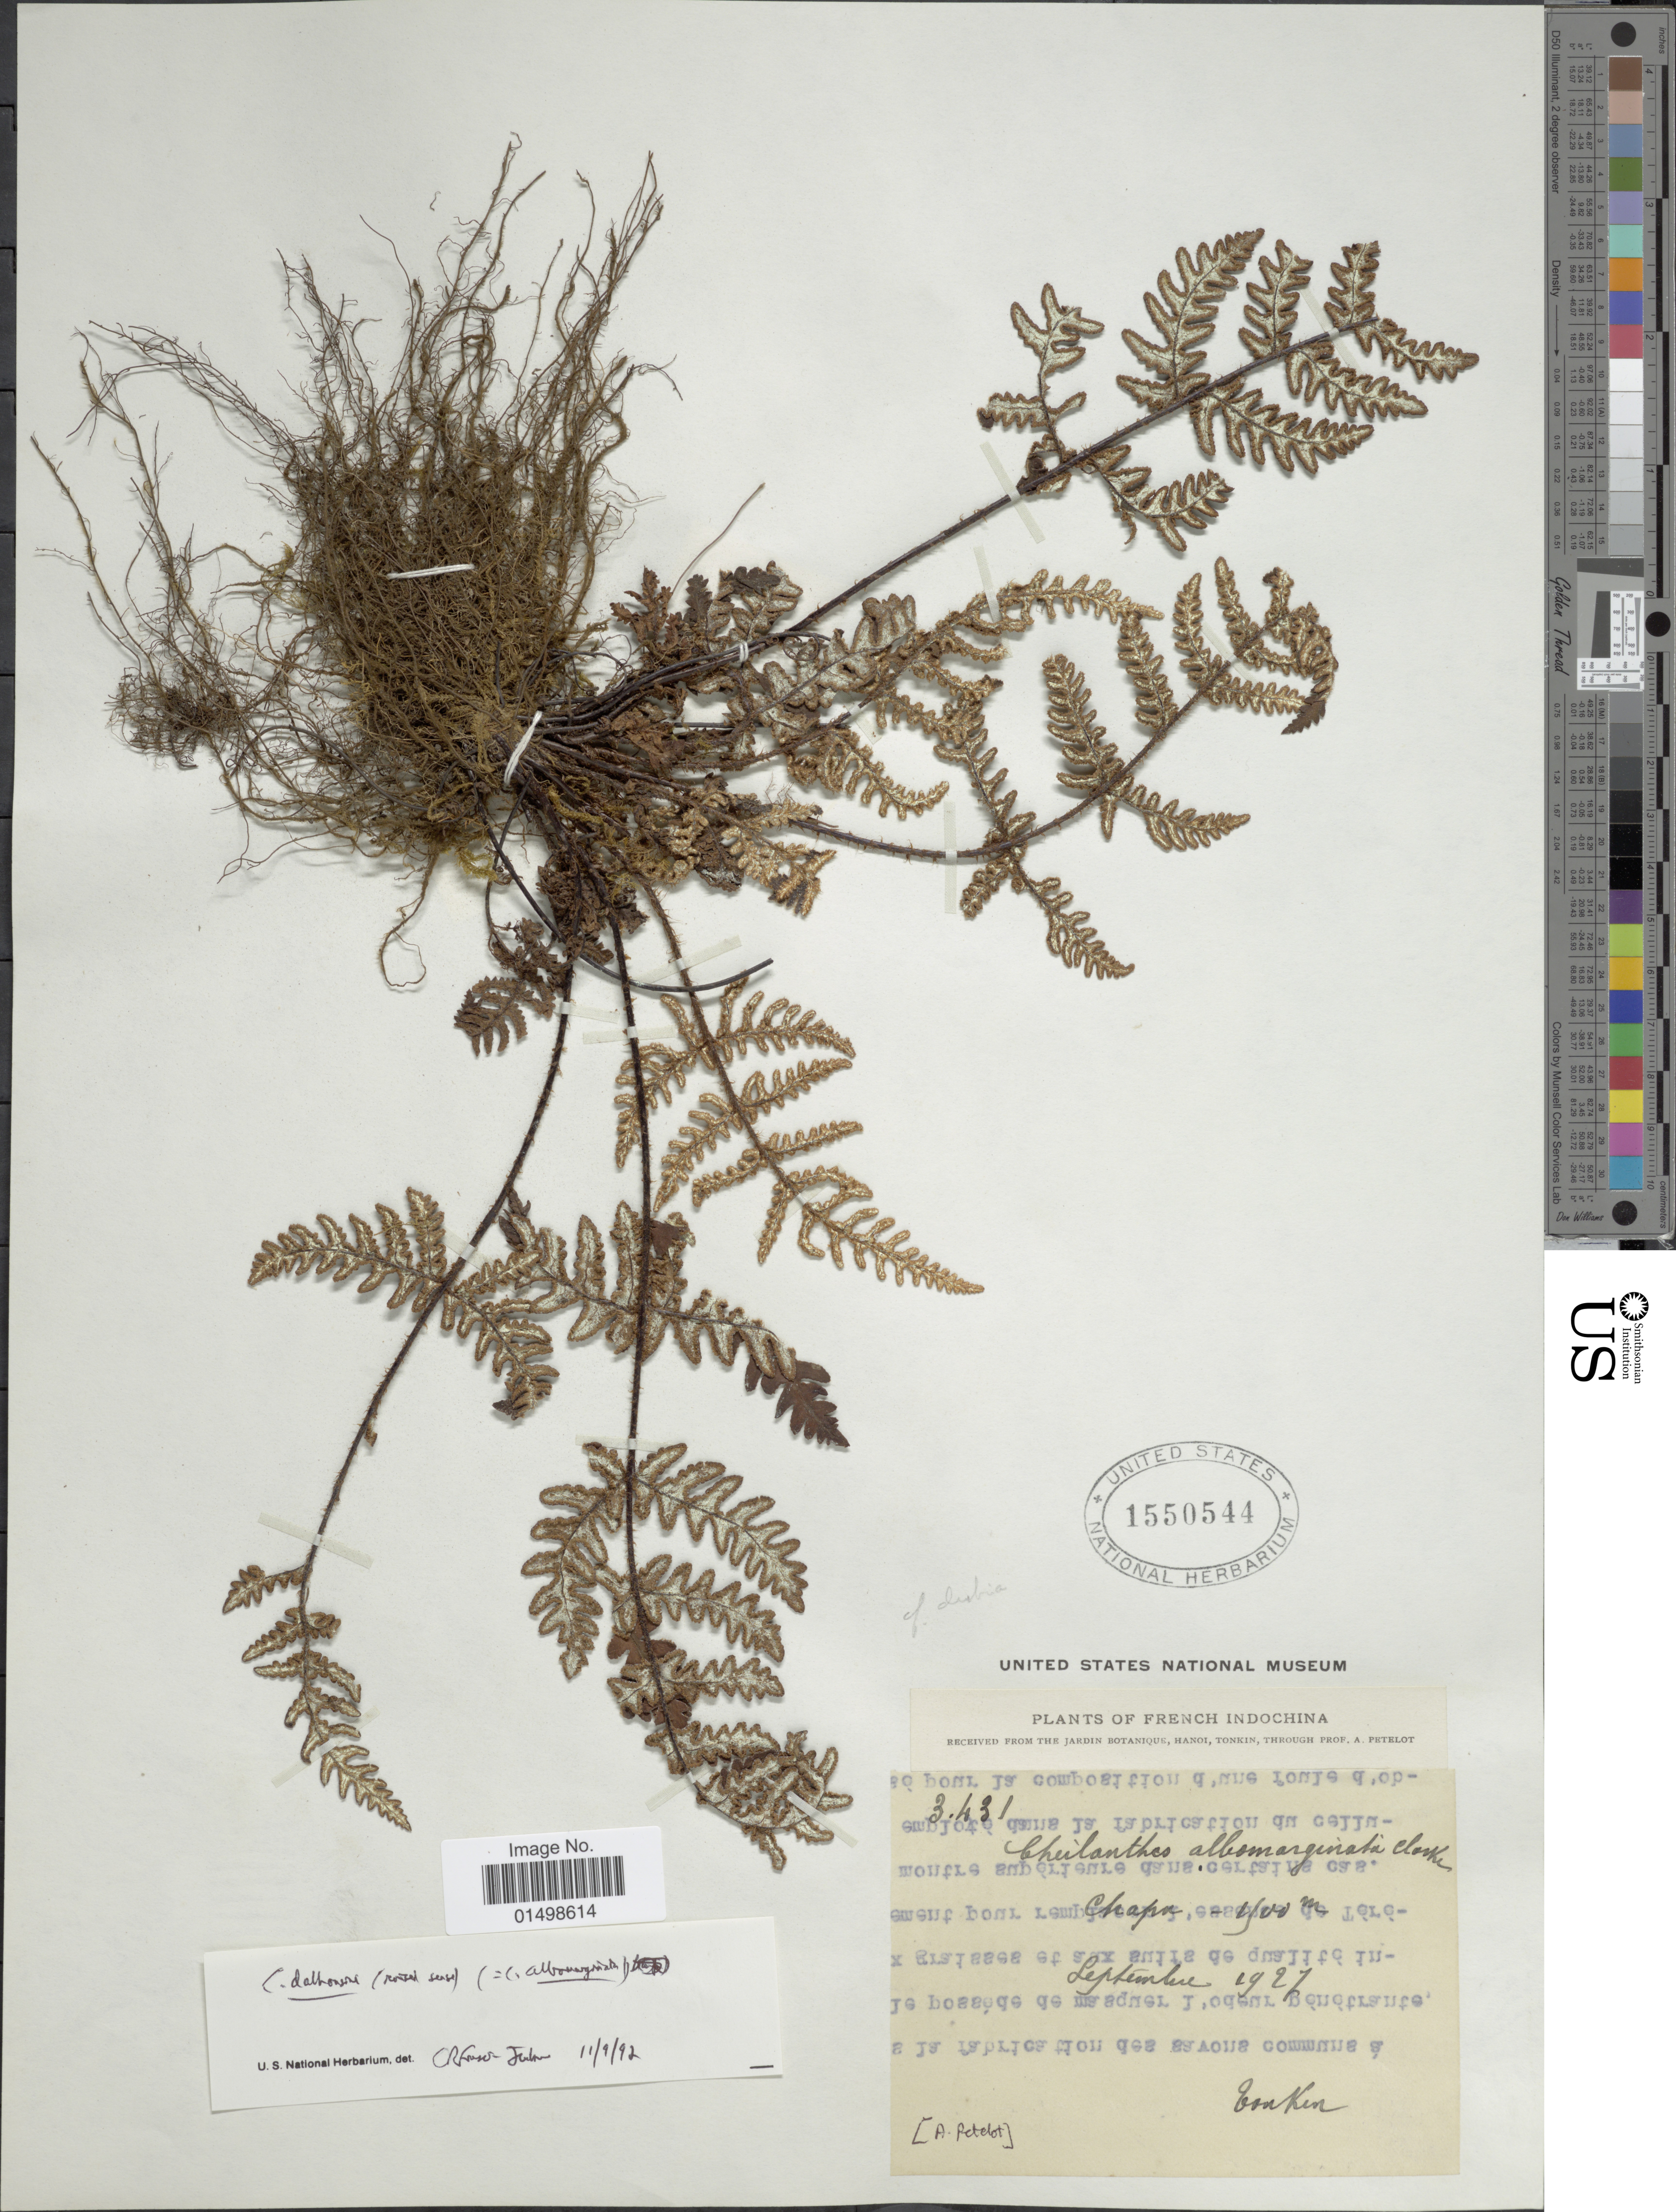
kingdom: Plantae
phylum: Tracheophyta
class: Polypodiopsida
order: Polypodiales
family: Pteridaceae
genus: Aleuritopteris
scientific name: Aleuritopteris subrufa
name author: (Baker) Ching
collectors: A. Petelot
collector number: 3.431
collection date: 1927-09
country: Vietnam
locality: Plants of French Indochina. Chapa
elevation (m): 1900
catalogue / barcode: US 1550544